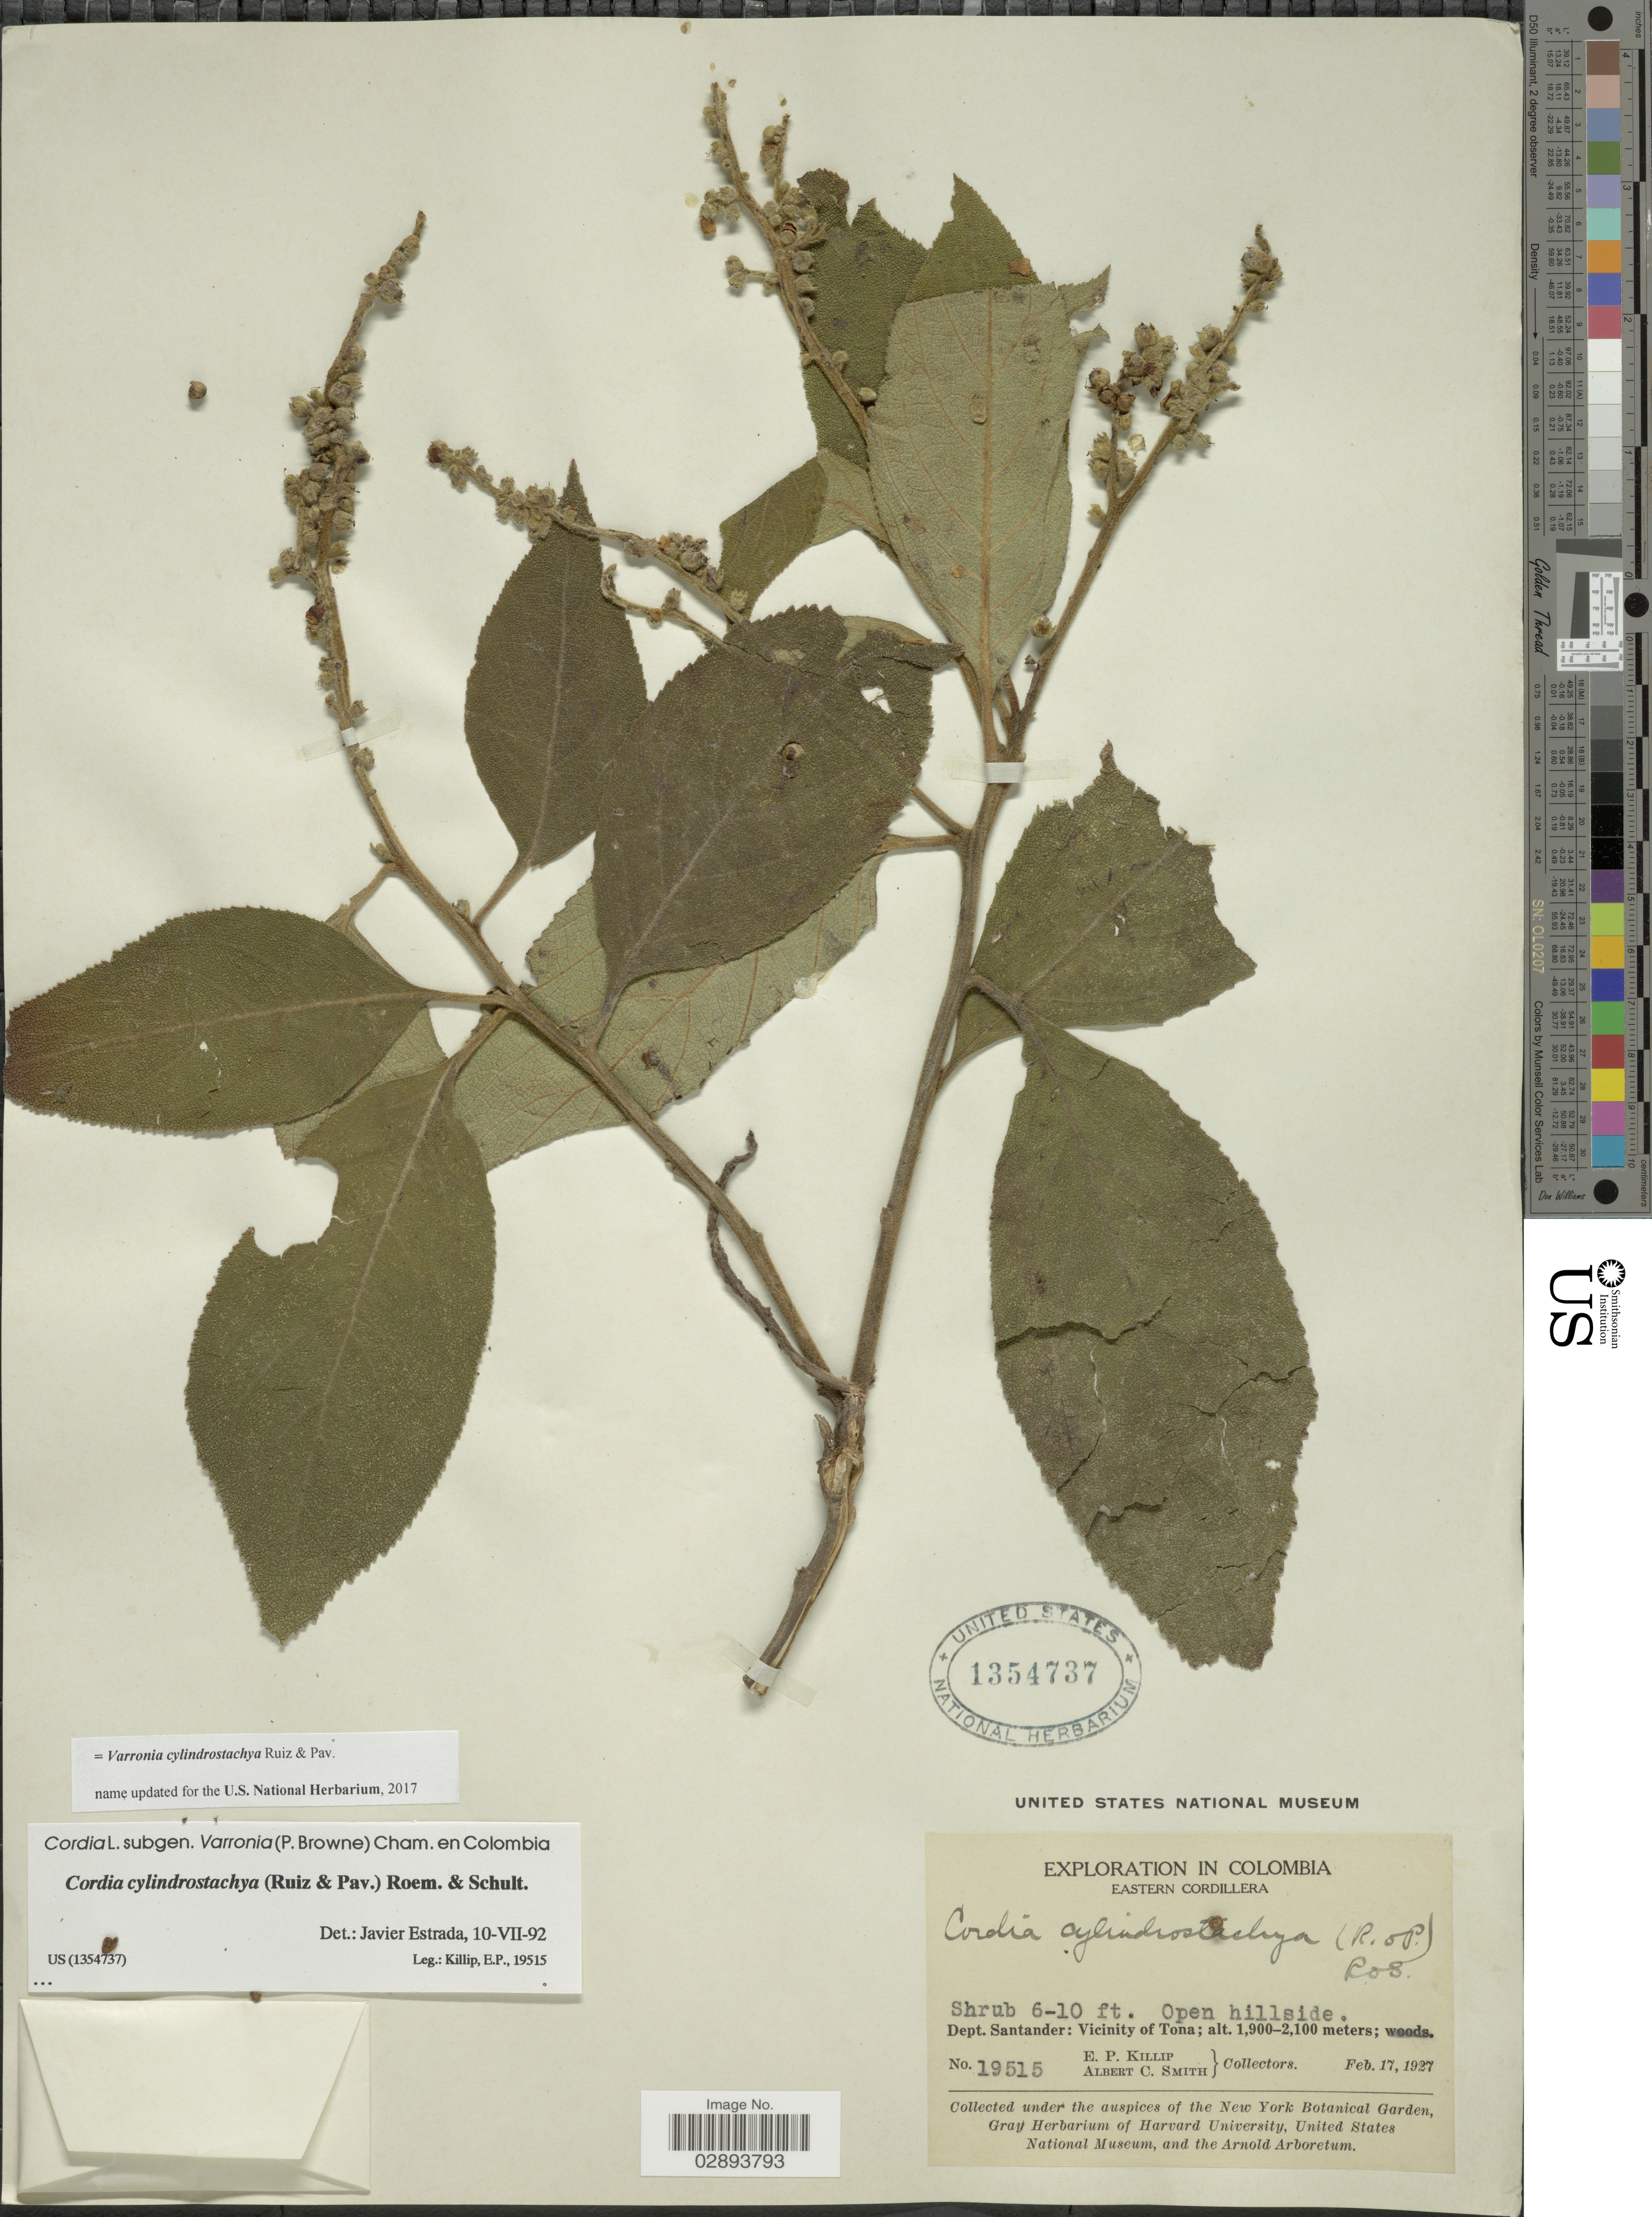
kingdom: Plantae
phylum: Tracheophyta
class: Magnoliopsida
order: Boraginales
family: Cordiaceae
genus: Varronia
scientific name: Varronia cylindrostachya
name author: Ruiz & Pav.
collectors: E. P. Killip & A. C. Smith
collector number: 19515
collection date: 1927-02-17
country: Colombia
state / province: Santander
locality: Eastern Cordillera, Dept. Santander, Vicinity of Tona.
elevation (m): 1900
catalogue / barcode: US 1354737